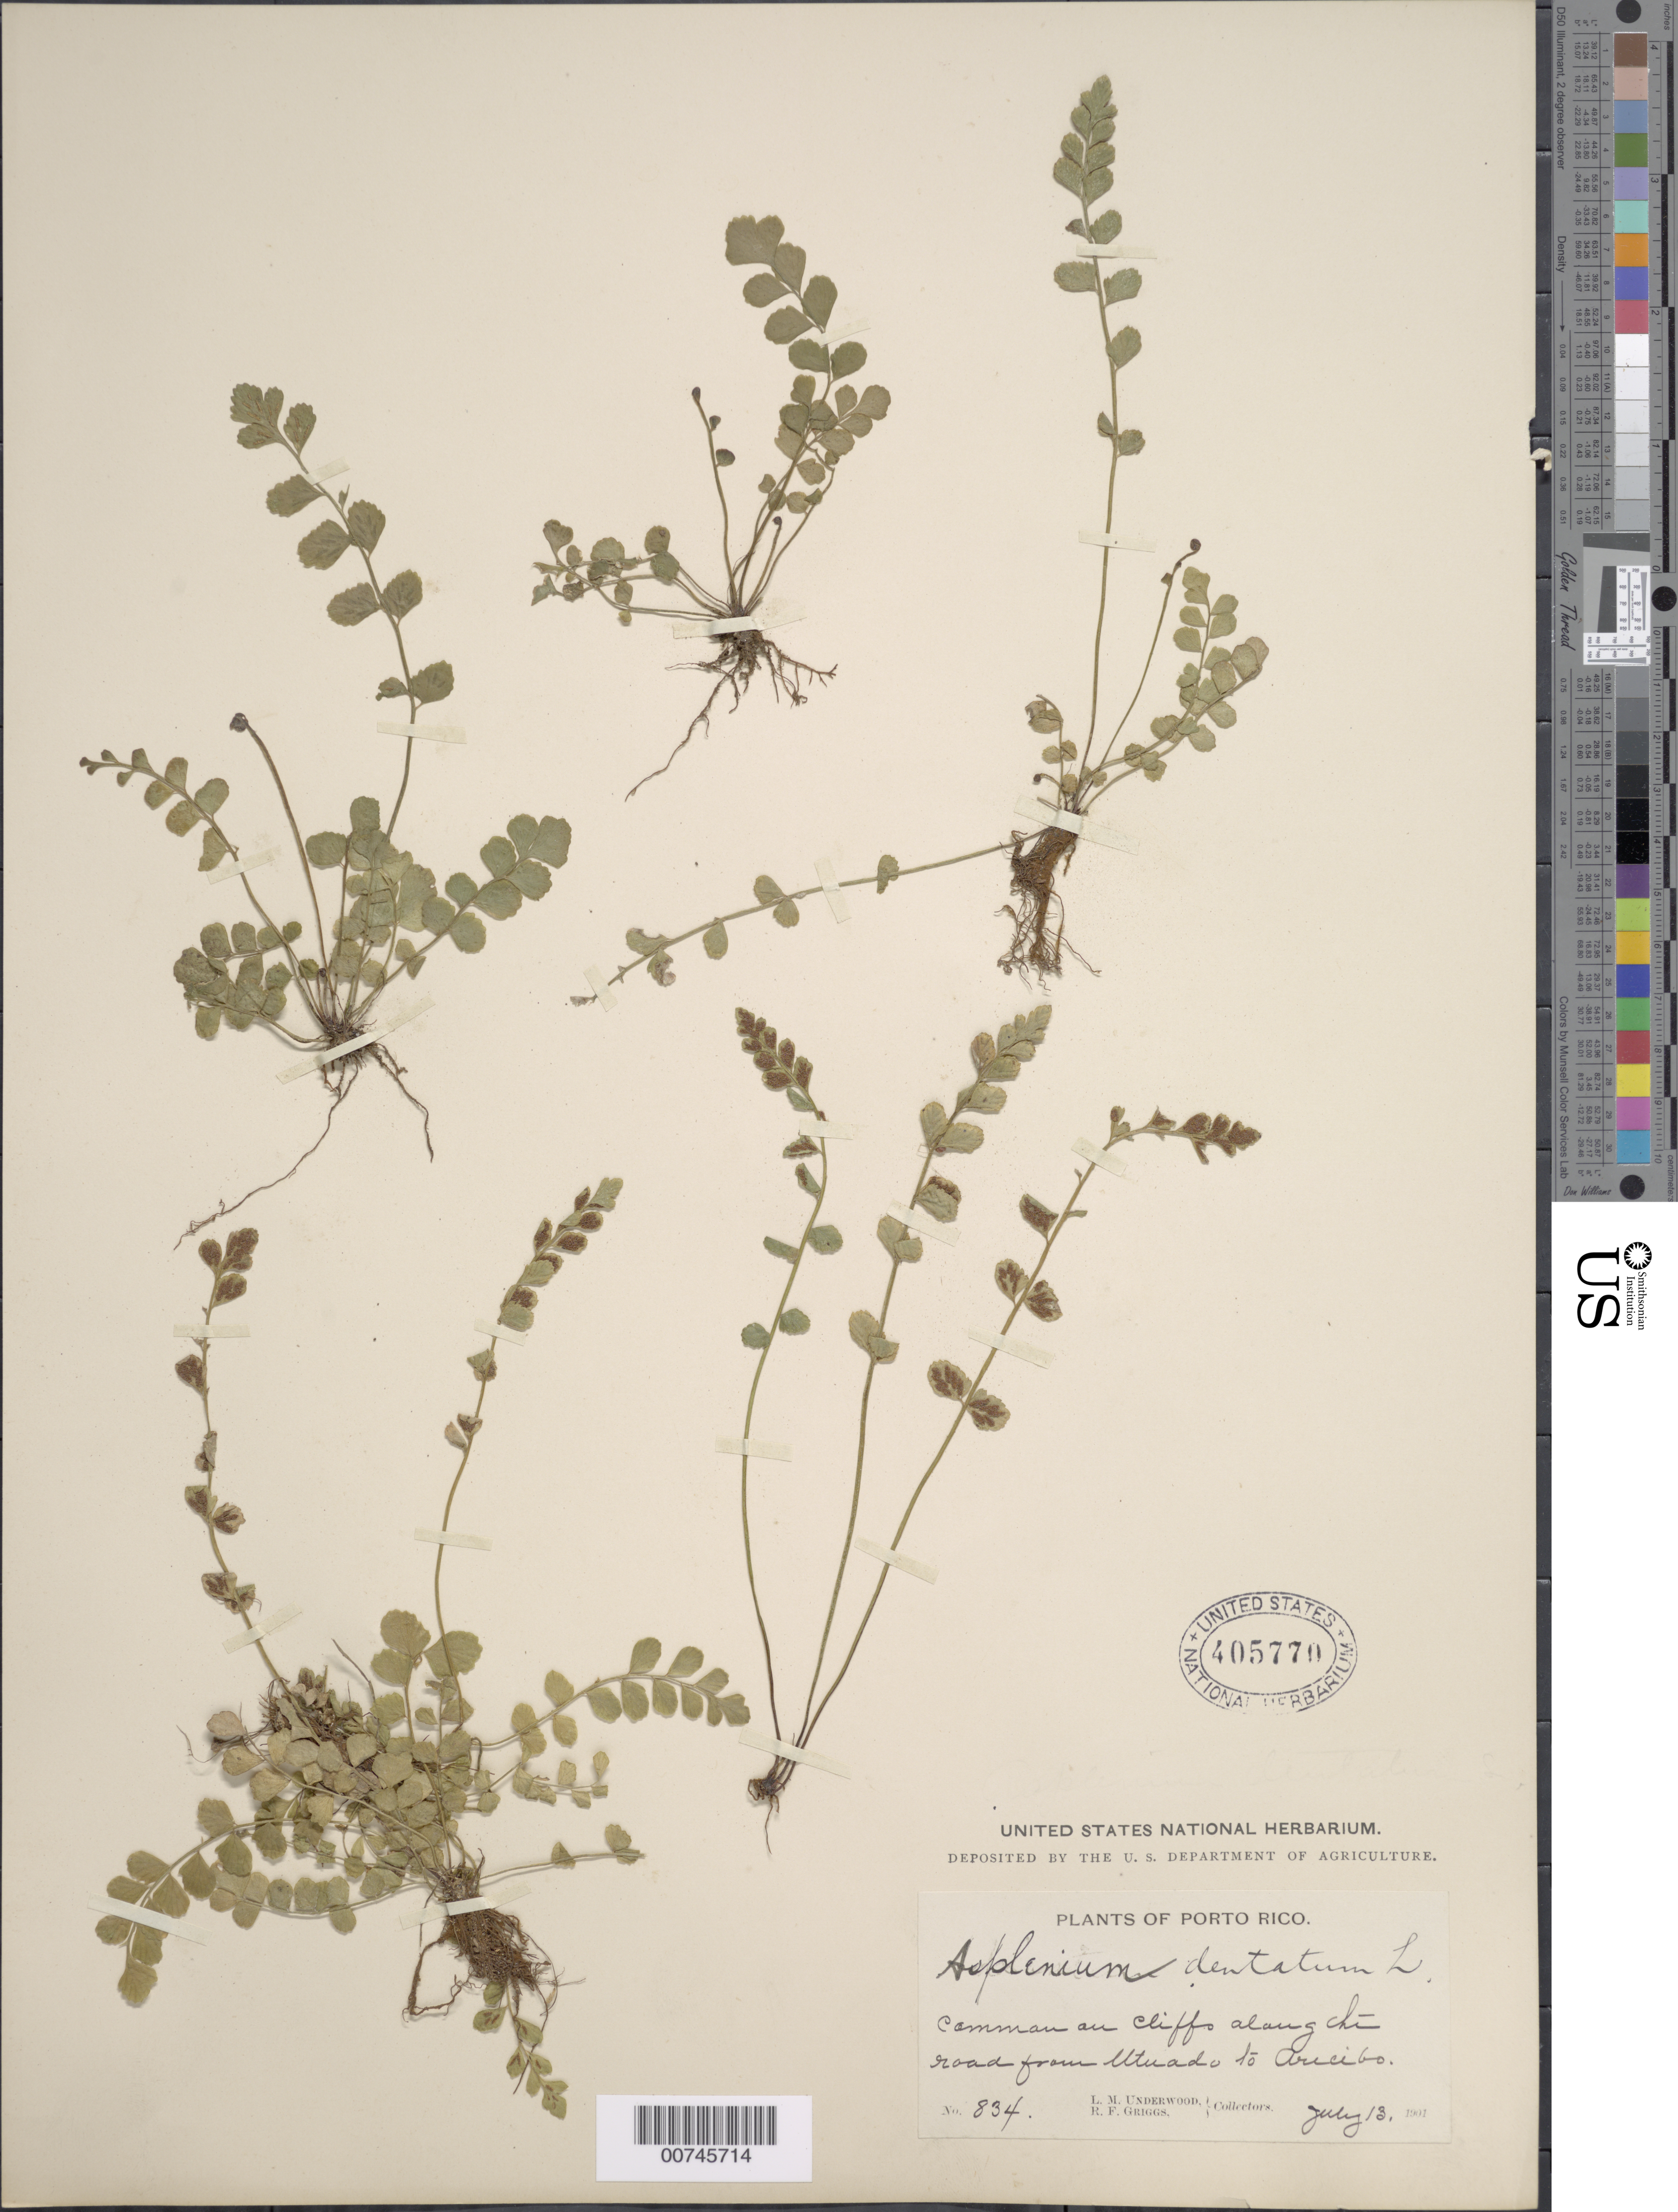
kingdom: Plantae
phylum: Tracheophyta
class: Polypodiopsida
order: Polypodiales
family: Aspleniaceae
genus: Asplenium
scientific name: Asplenium trichomanes-dentatum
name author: L.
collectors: L. M. Underwood & R. F. Griggs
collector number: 834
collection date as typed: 13 Jul 1901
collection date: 1901-07-13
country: Puerto Rico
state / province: Arecibo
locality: Road from Utuado to Arecibo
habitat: Common on cliffs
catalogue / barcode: US 405770